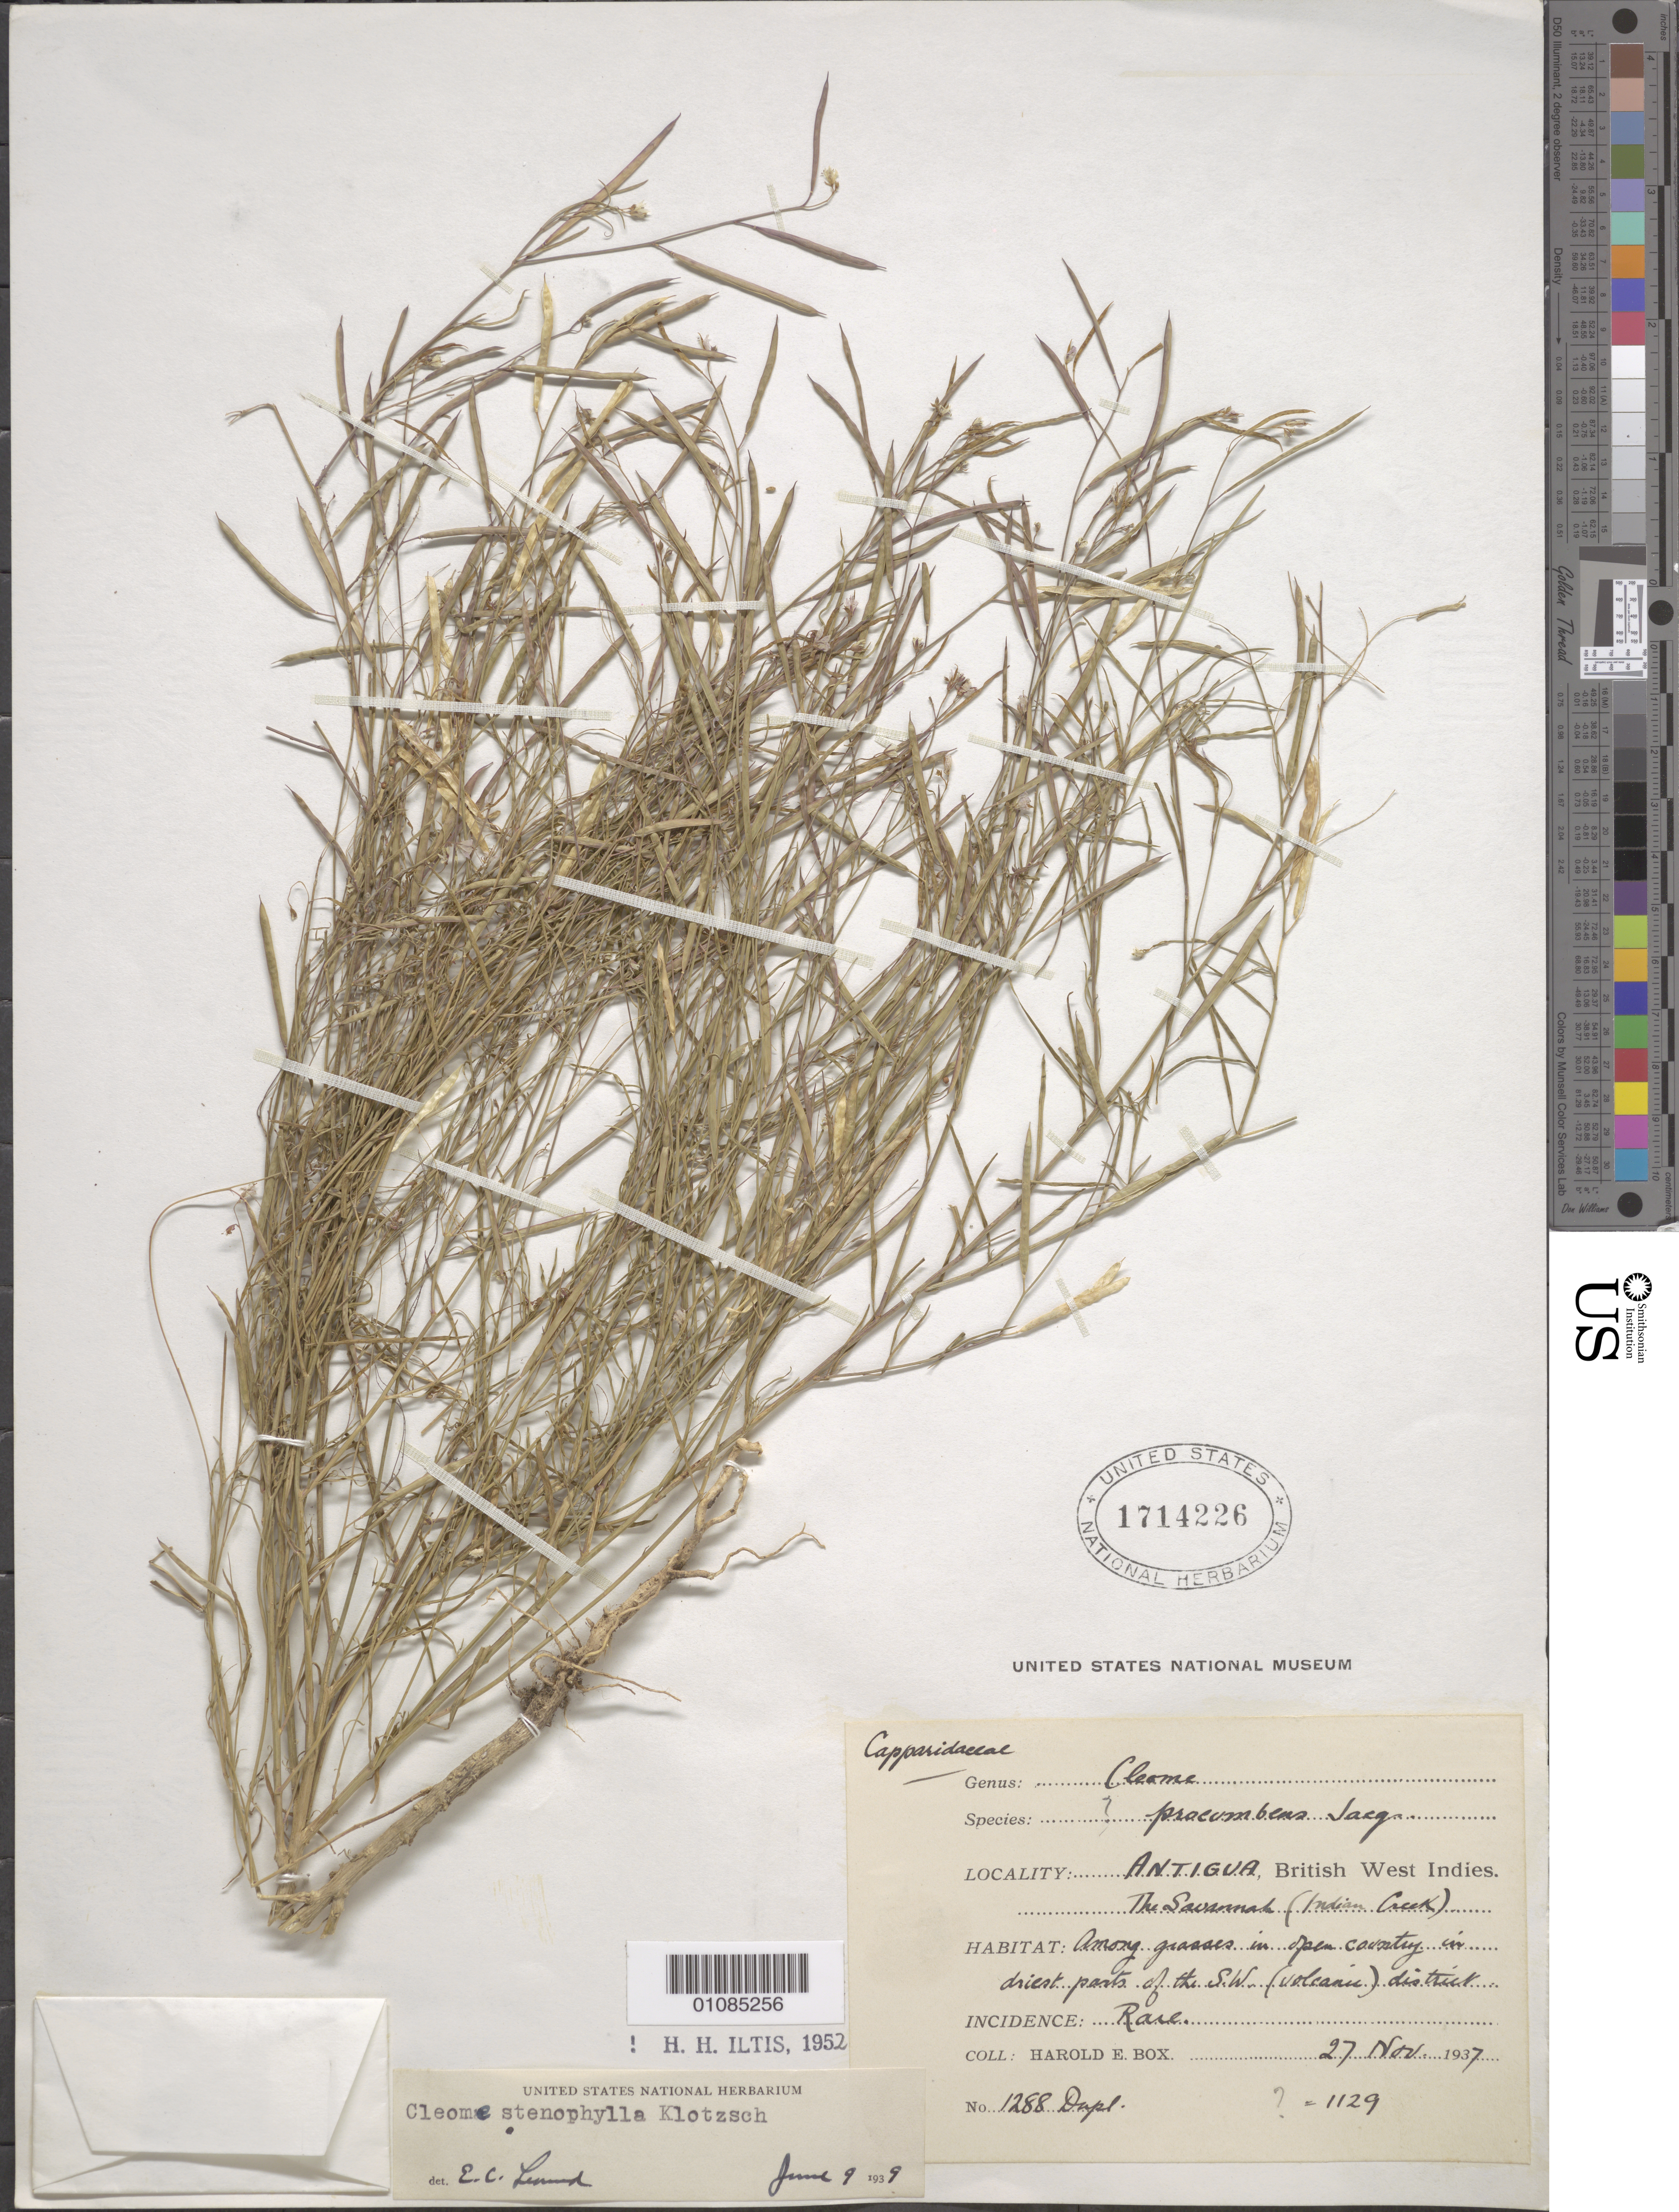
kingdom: Plantae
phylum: Tracheophyta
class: Magnoliopsida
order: Brassicales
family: Cleomaceae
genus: Physostemon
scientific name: Physostemon stenophyllus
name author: (Klotzsch ex Urb.) Iltis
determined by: Strong, M. T., (US), Smithsonian Institution - National Museum of Natural History (UNITED STATES)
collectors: H. E. Box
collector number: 1288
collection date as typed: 27 Nov 1937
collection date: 1937-11-27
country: Antigua and Barbuda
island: Antigua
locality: The Savannah (Indian Creek)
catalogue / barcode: US 1714226